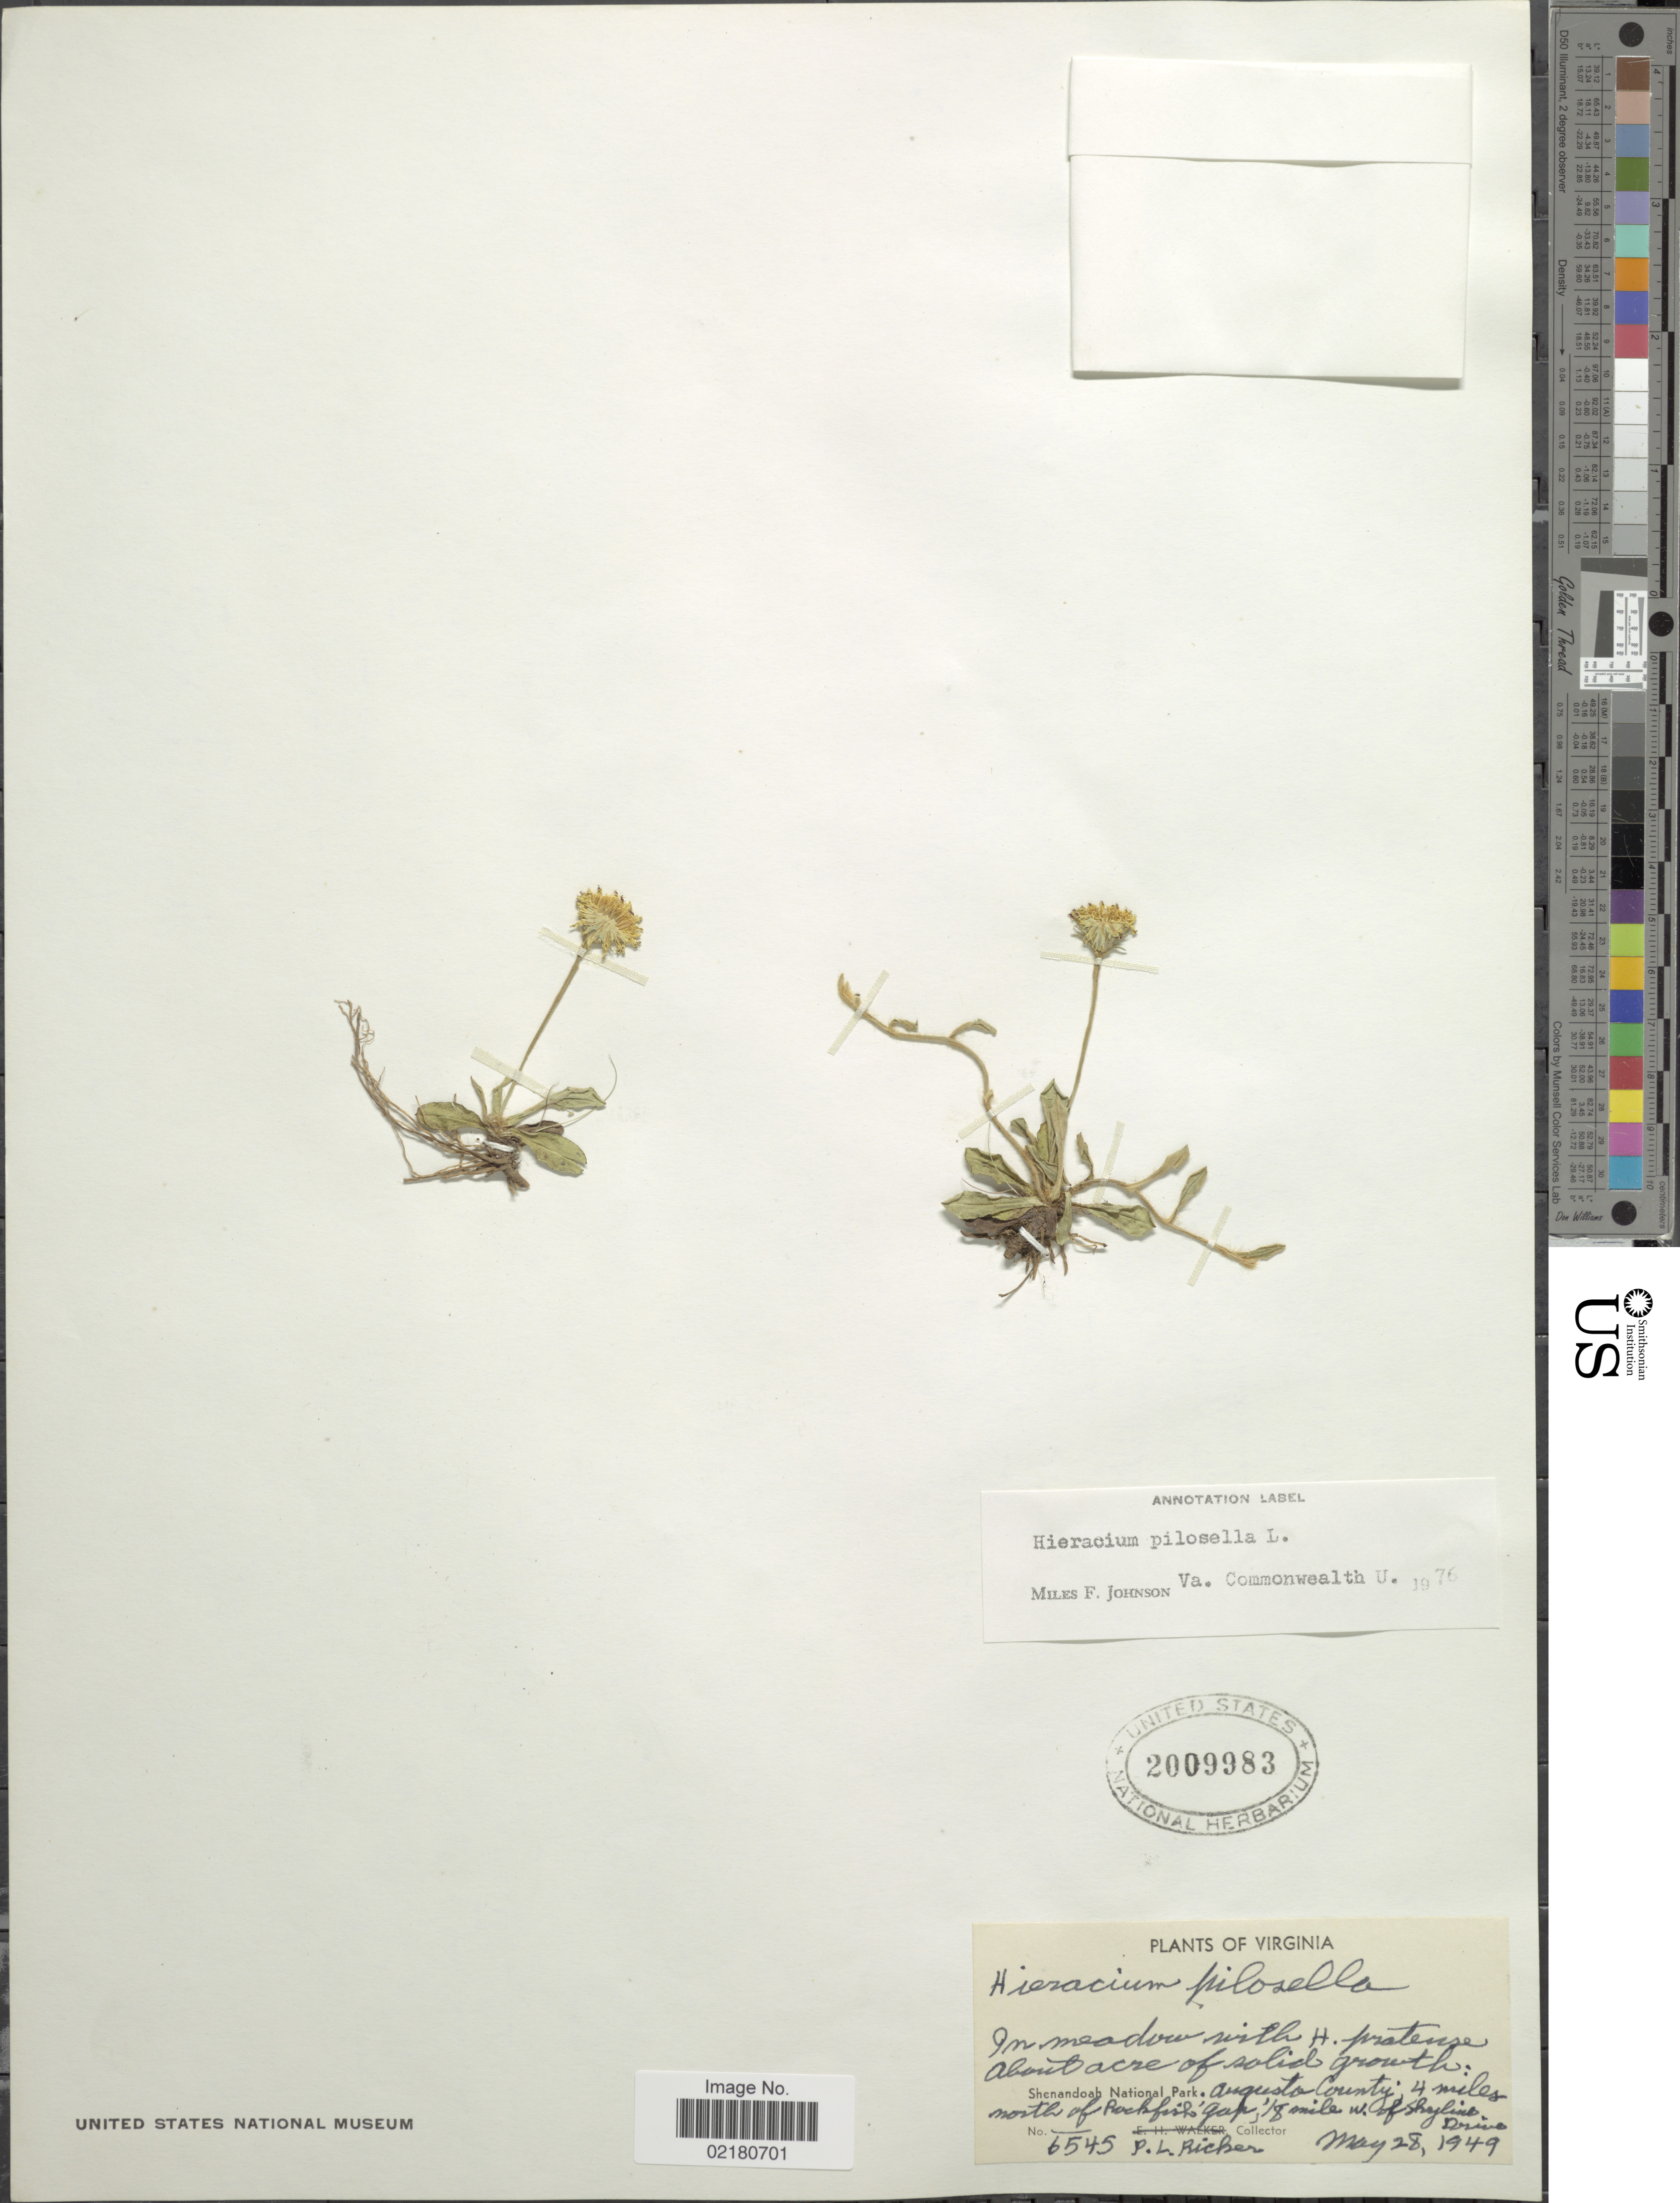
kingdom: Plantae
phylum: Tracheophyta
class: Magnoliopsida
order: Asterales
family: Asteraceae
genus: Pilosella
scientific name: Pilosella officinarum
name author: Vaill.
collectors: P. Richer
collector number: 6545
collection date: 1949-05-28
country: United States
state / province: Virginia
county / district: Augusta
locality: Virginia, Shenandoah National Park, Augusta County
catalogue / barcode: US 2009983